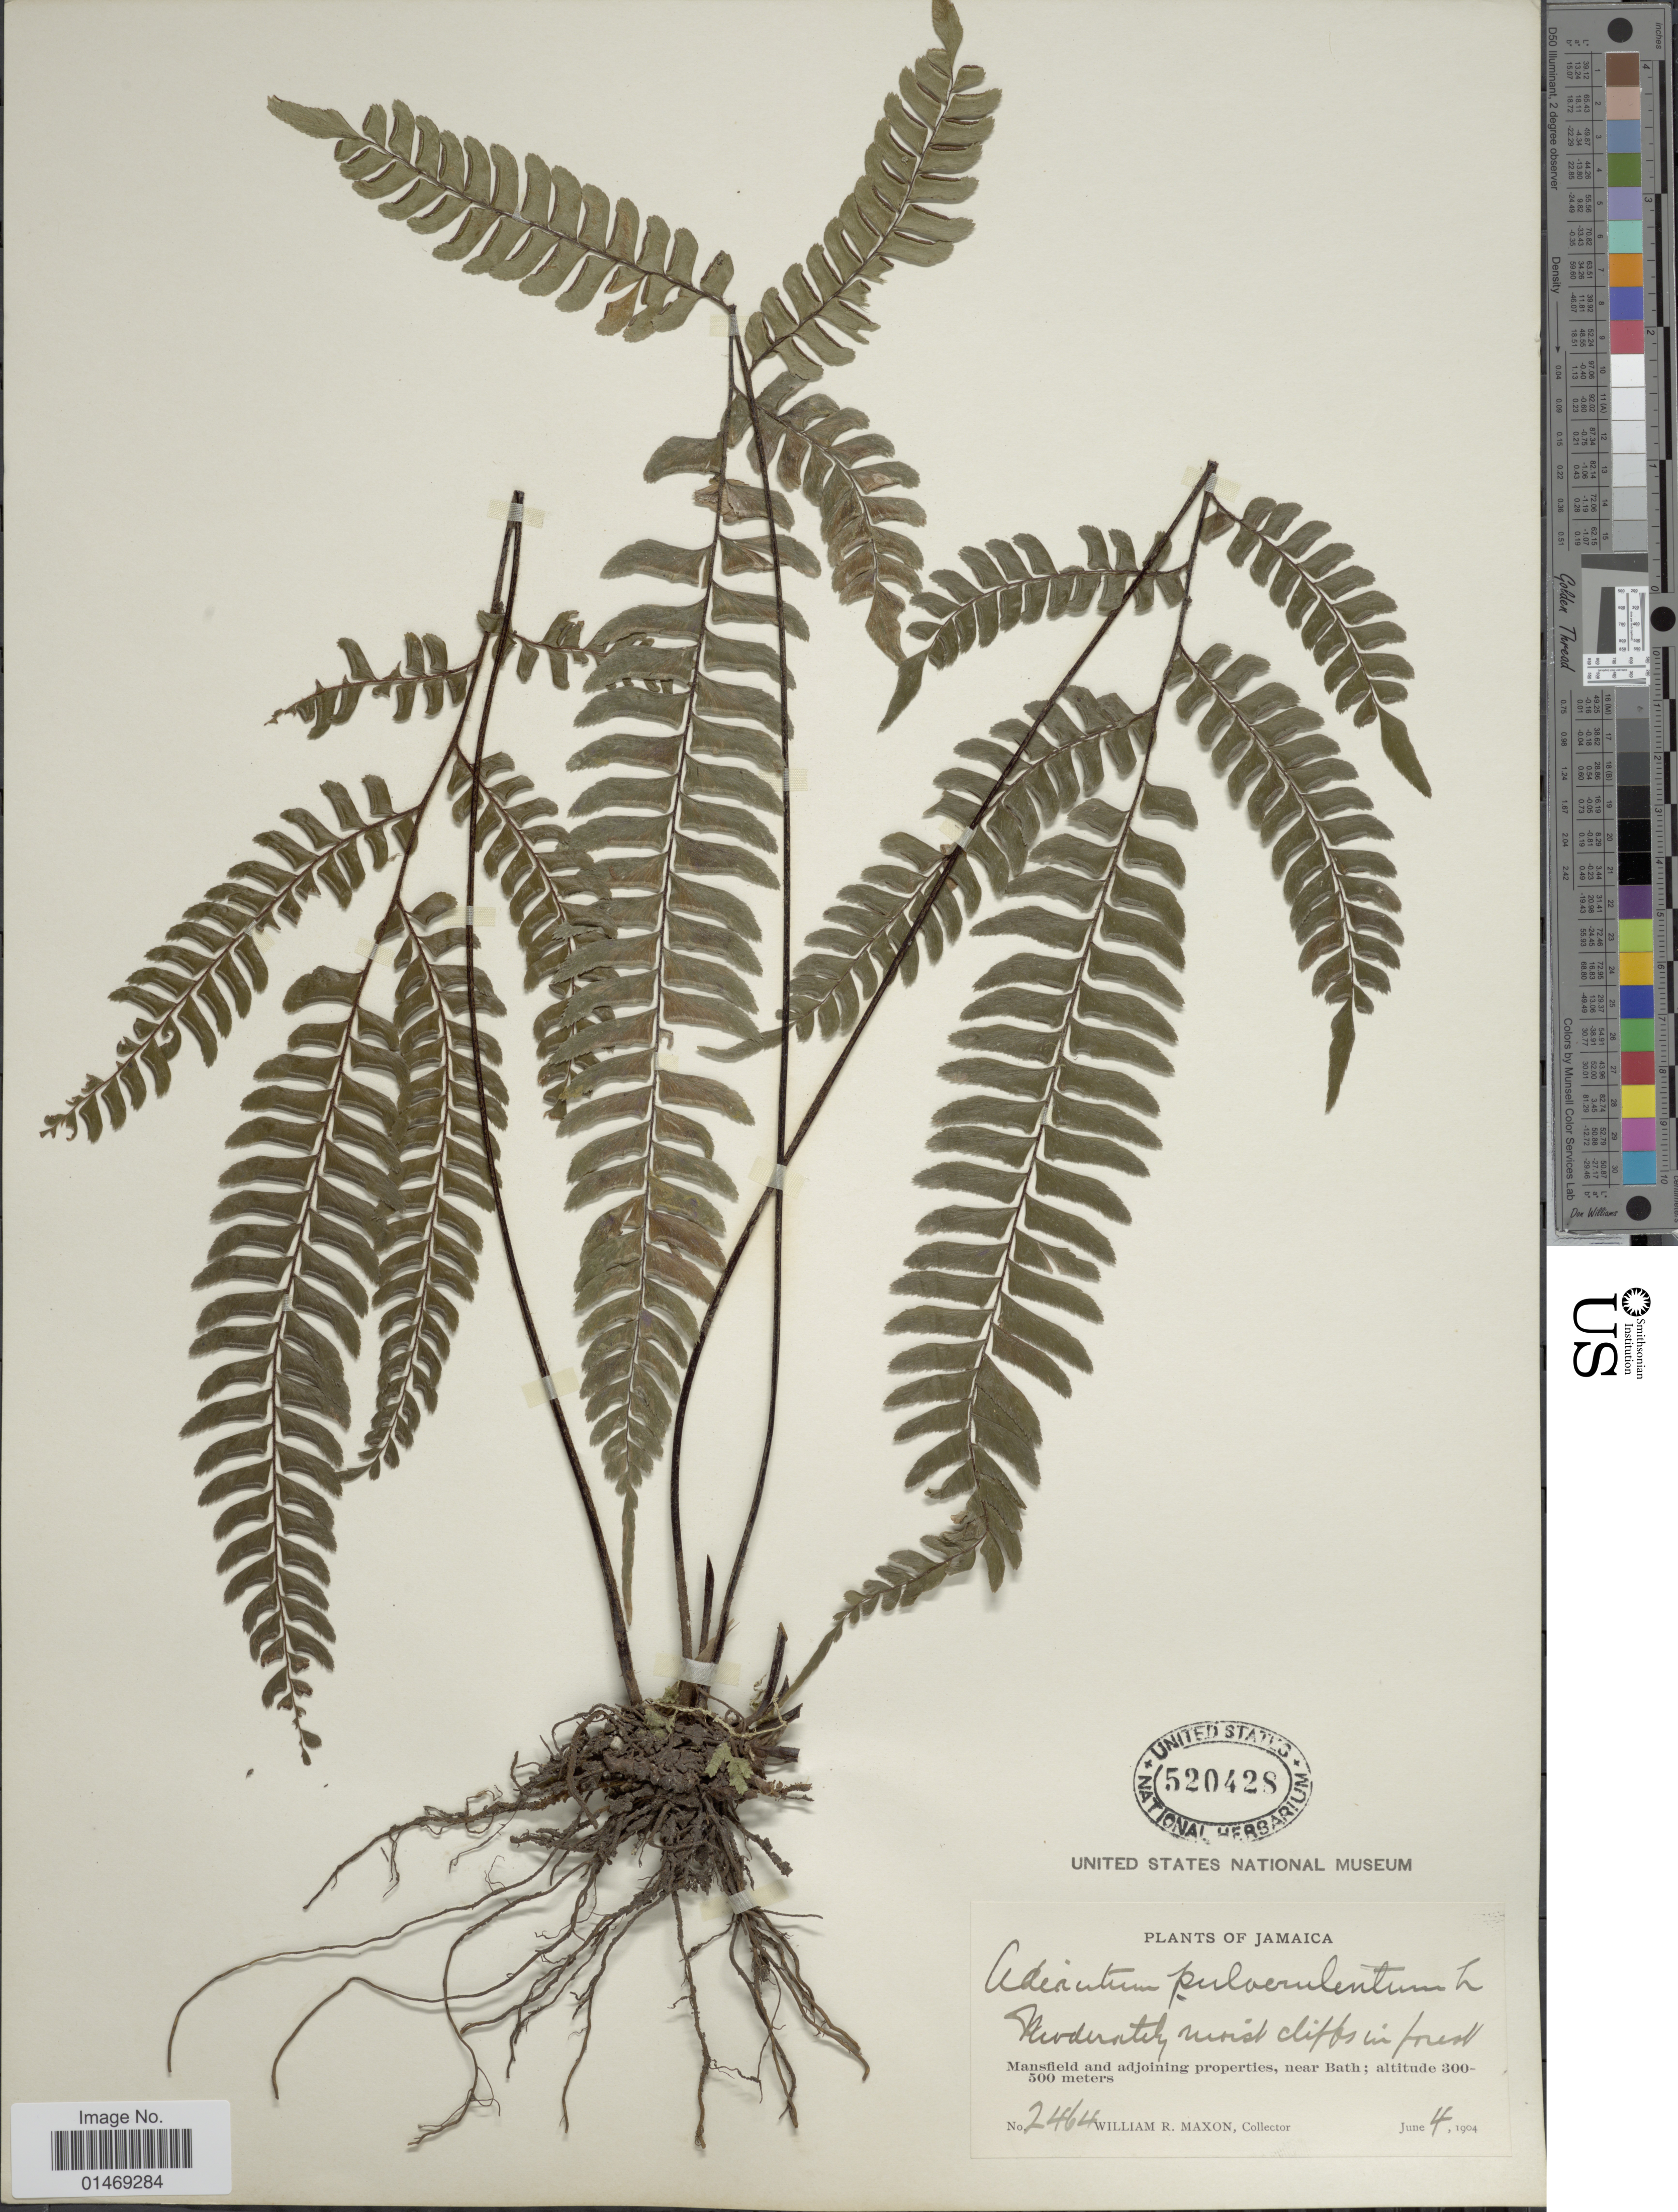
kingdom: Plantae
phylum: Tracheophyta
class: Polypodiopsida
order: Polypodiales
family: Pteridaceae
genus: Adiantum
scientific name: Adiantum pulverulentum var. caudatum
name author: Jenman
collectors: W. R. Maxon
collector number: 2664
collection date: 1904-06-04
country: Jamaica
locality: Mansfield and adjoining properties, near Bath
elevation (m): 300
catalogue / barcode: US 520428